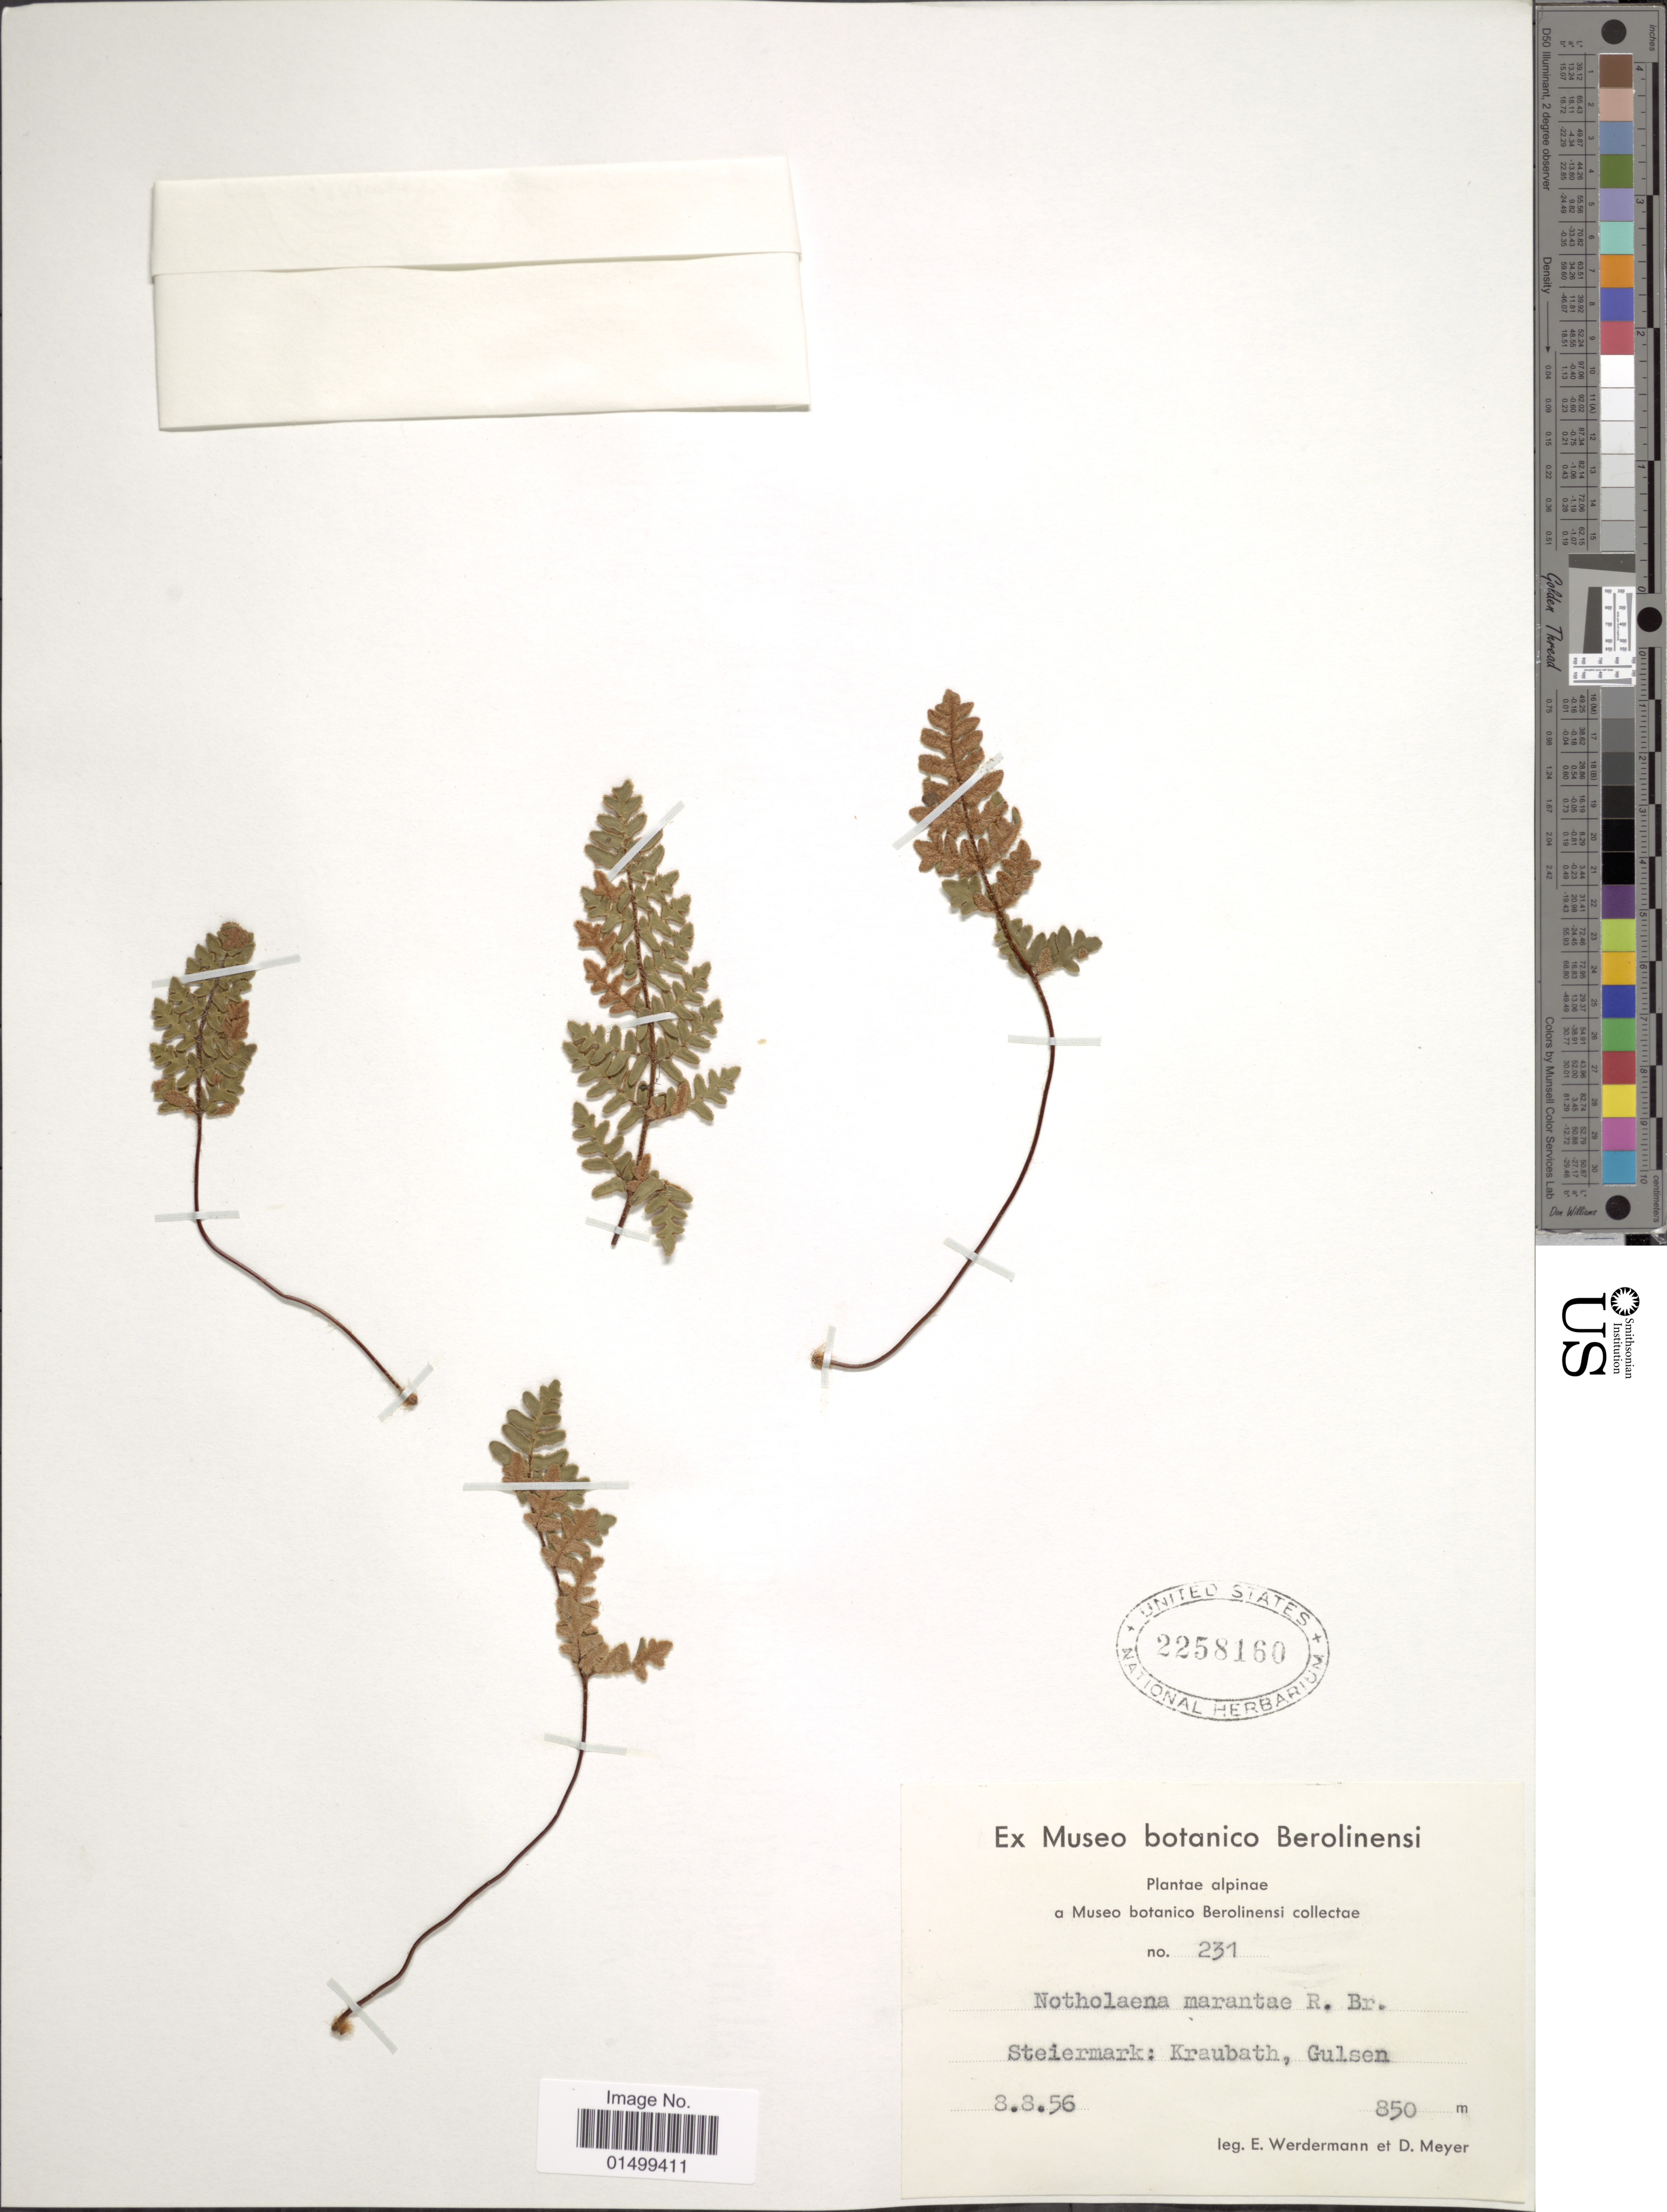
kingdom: Plantae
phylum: Tracheophyta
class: Polypodiopsida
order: Polypodiales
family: Pteridaceae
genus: Cheilanthes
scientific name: Cheilanthes marantae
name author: Domin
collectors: E. Wedermann & D. Meyer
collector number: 231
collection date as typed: Transcribed d/m/y: 8/8/56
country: Austria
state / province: Steiermark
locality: Kraubath, Gulsen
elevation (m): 850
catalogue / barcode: US 2258160